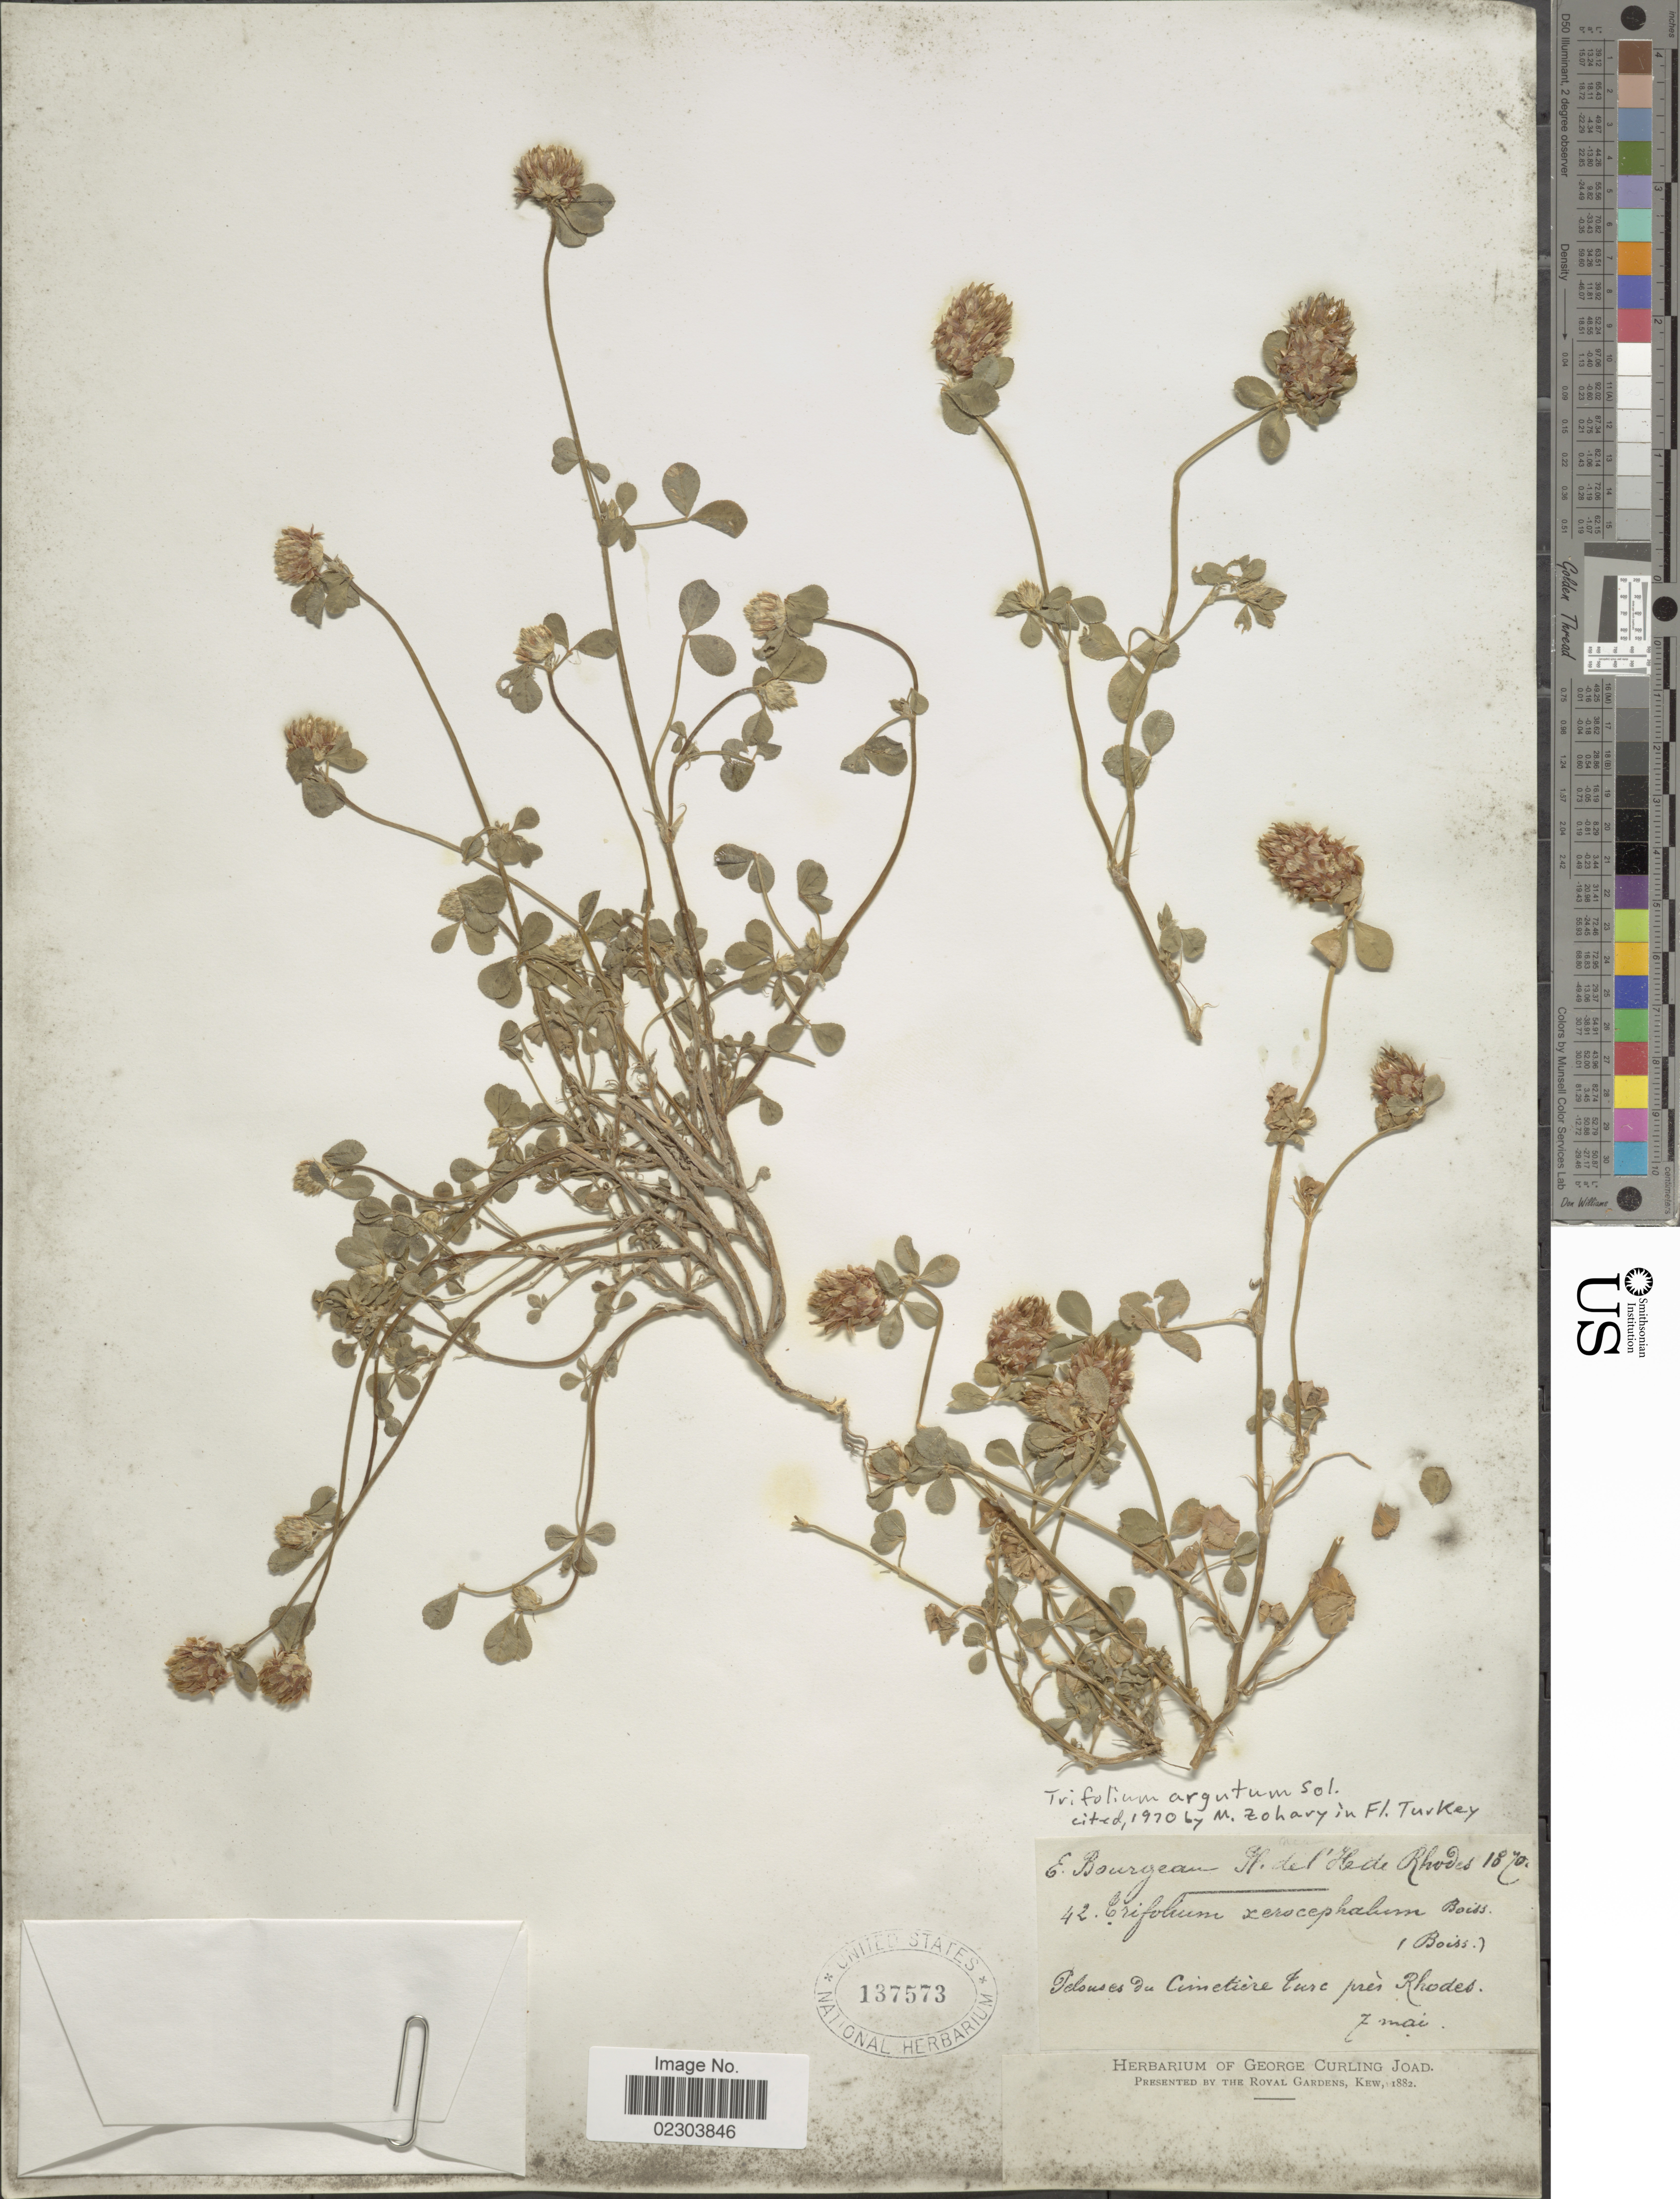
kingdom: Plantae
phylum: Tracheophyta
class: Magnoliopsida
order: Fabales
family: Fabaceae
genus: Trifolium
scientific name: Trifolium argutum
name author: Sol.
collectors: E. Bourgeau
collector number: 42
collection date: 1870-05-07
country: Greece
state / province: South Aegean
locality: Del Hede Rhodes, Pelouses du Cimetiere Turc prés Rhodes.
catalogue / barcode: US 137573